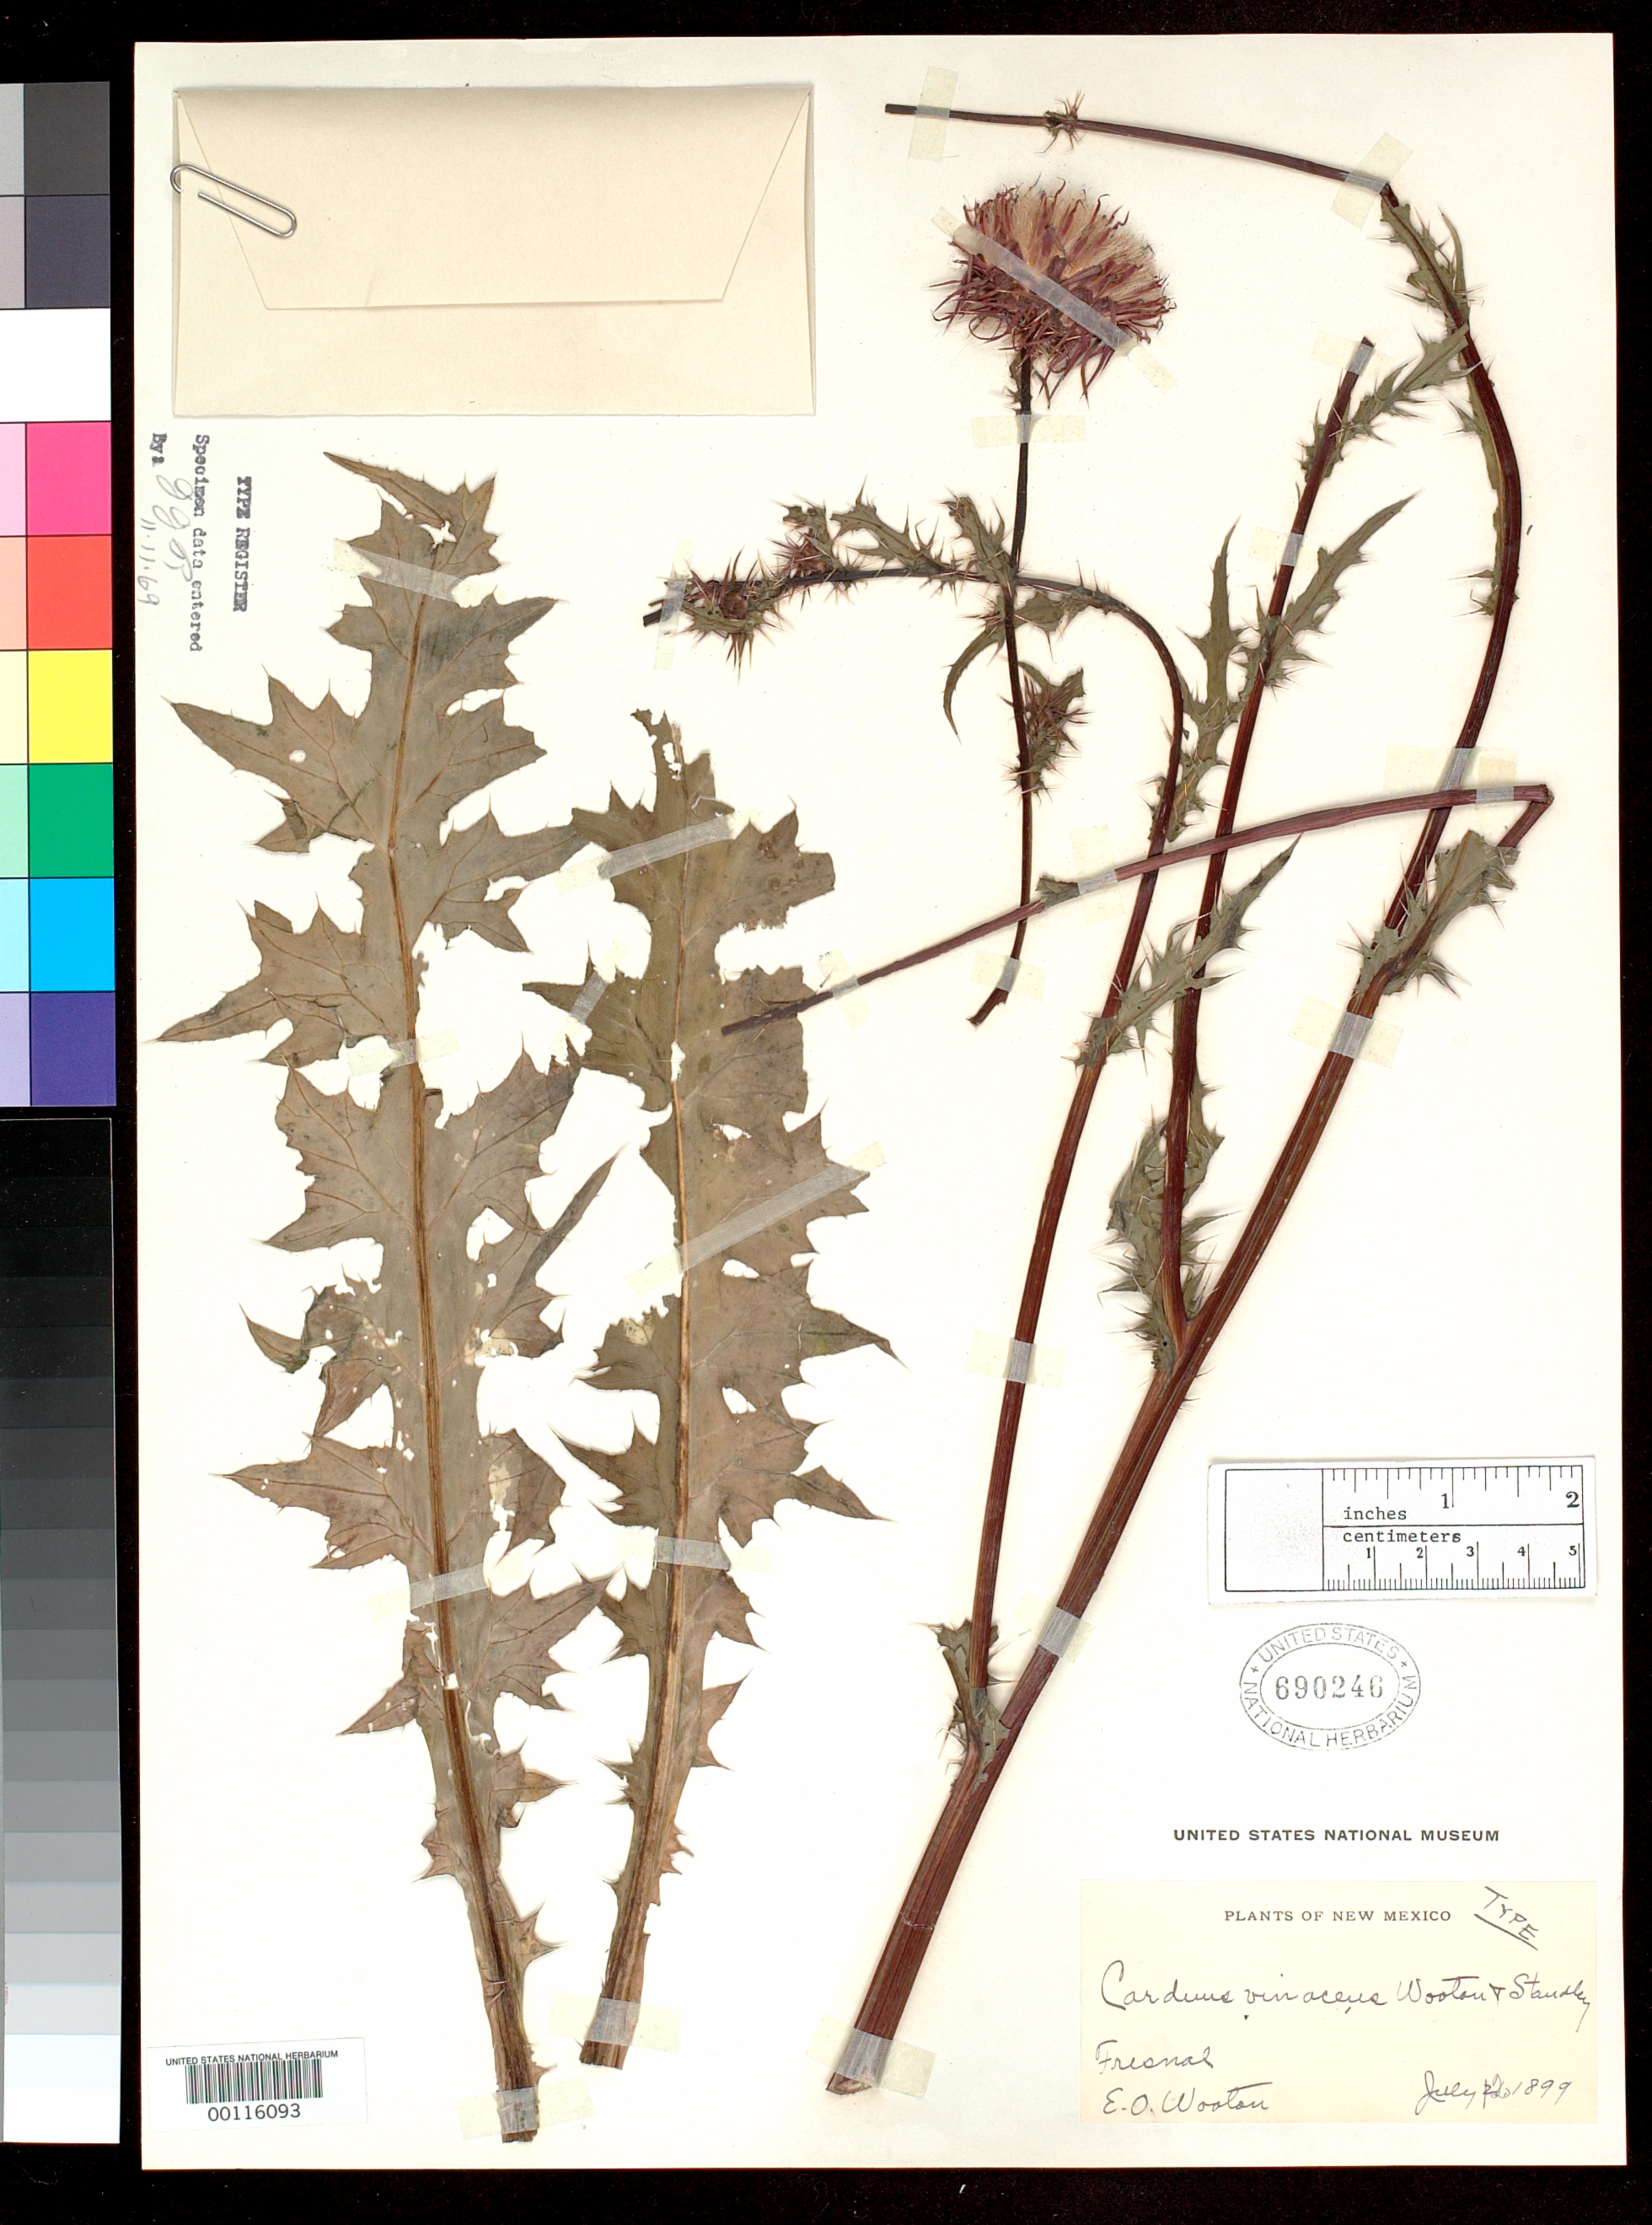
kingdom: Plantae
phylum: Tracheophyta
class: Magnoliopsida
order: Asterales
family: Asteraceae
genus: Carduus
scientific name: Carduus vinaceus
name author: Wooton & Standl.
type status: Holotype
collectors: E. O. Wooton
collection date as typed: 12 Jun 1899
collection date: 1899-06-12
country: United States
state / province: New Mexico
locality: Sacramento Mountains near Fresnal.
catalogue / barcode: US 690246